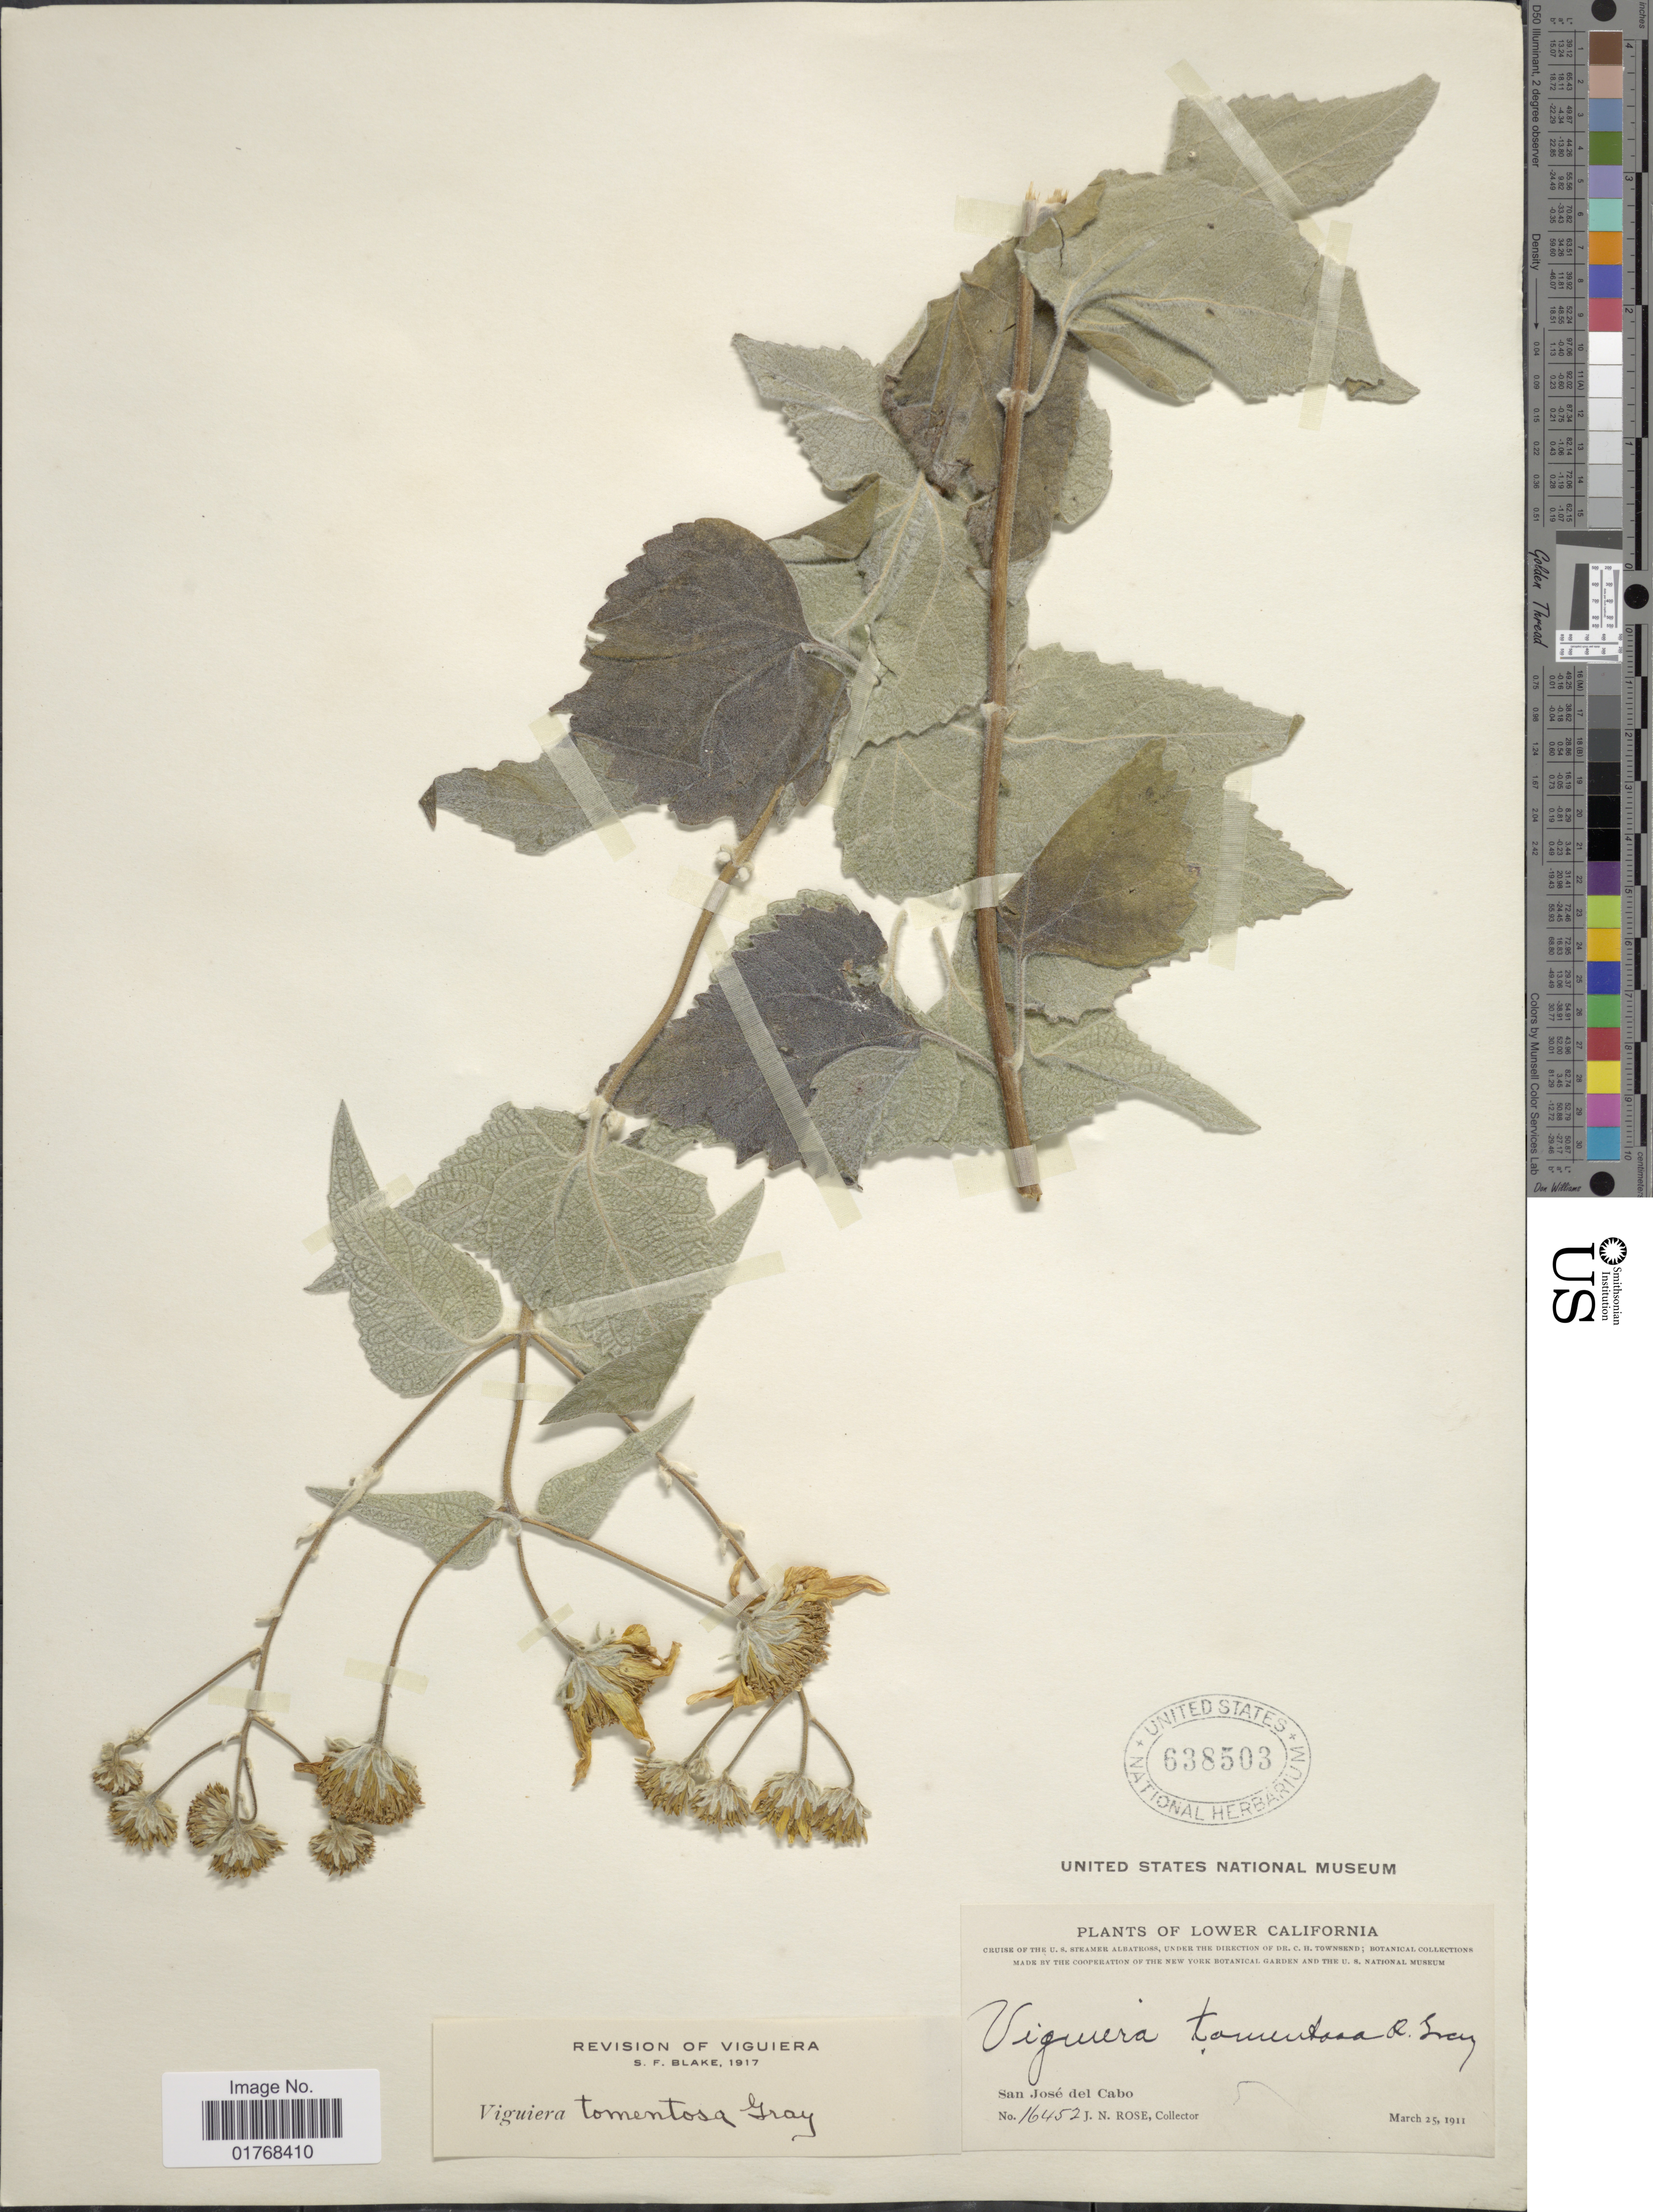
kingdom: Plantae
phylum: Tracheophyta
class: Magnoliopsida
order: Asterales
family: Asteraceae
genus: Viguiera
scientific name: Viguiera tomentosa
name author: A. Gray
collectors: J. N. Rose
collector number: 16452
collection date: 1911-03-25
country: Mexico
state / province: Baja California Sur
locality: Lower California. San José del Cabo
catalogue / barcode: US 638503